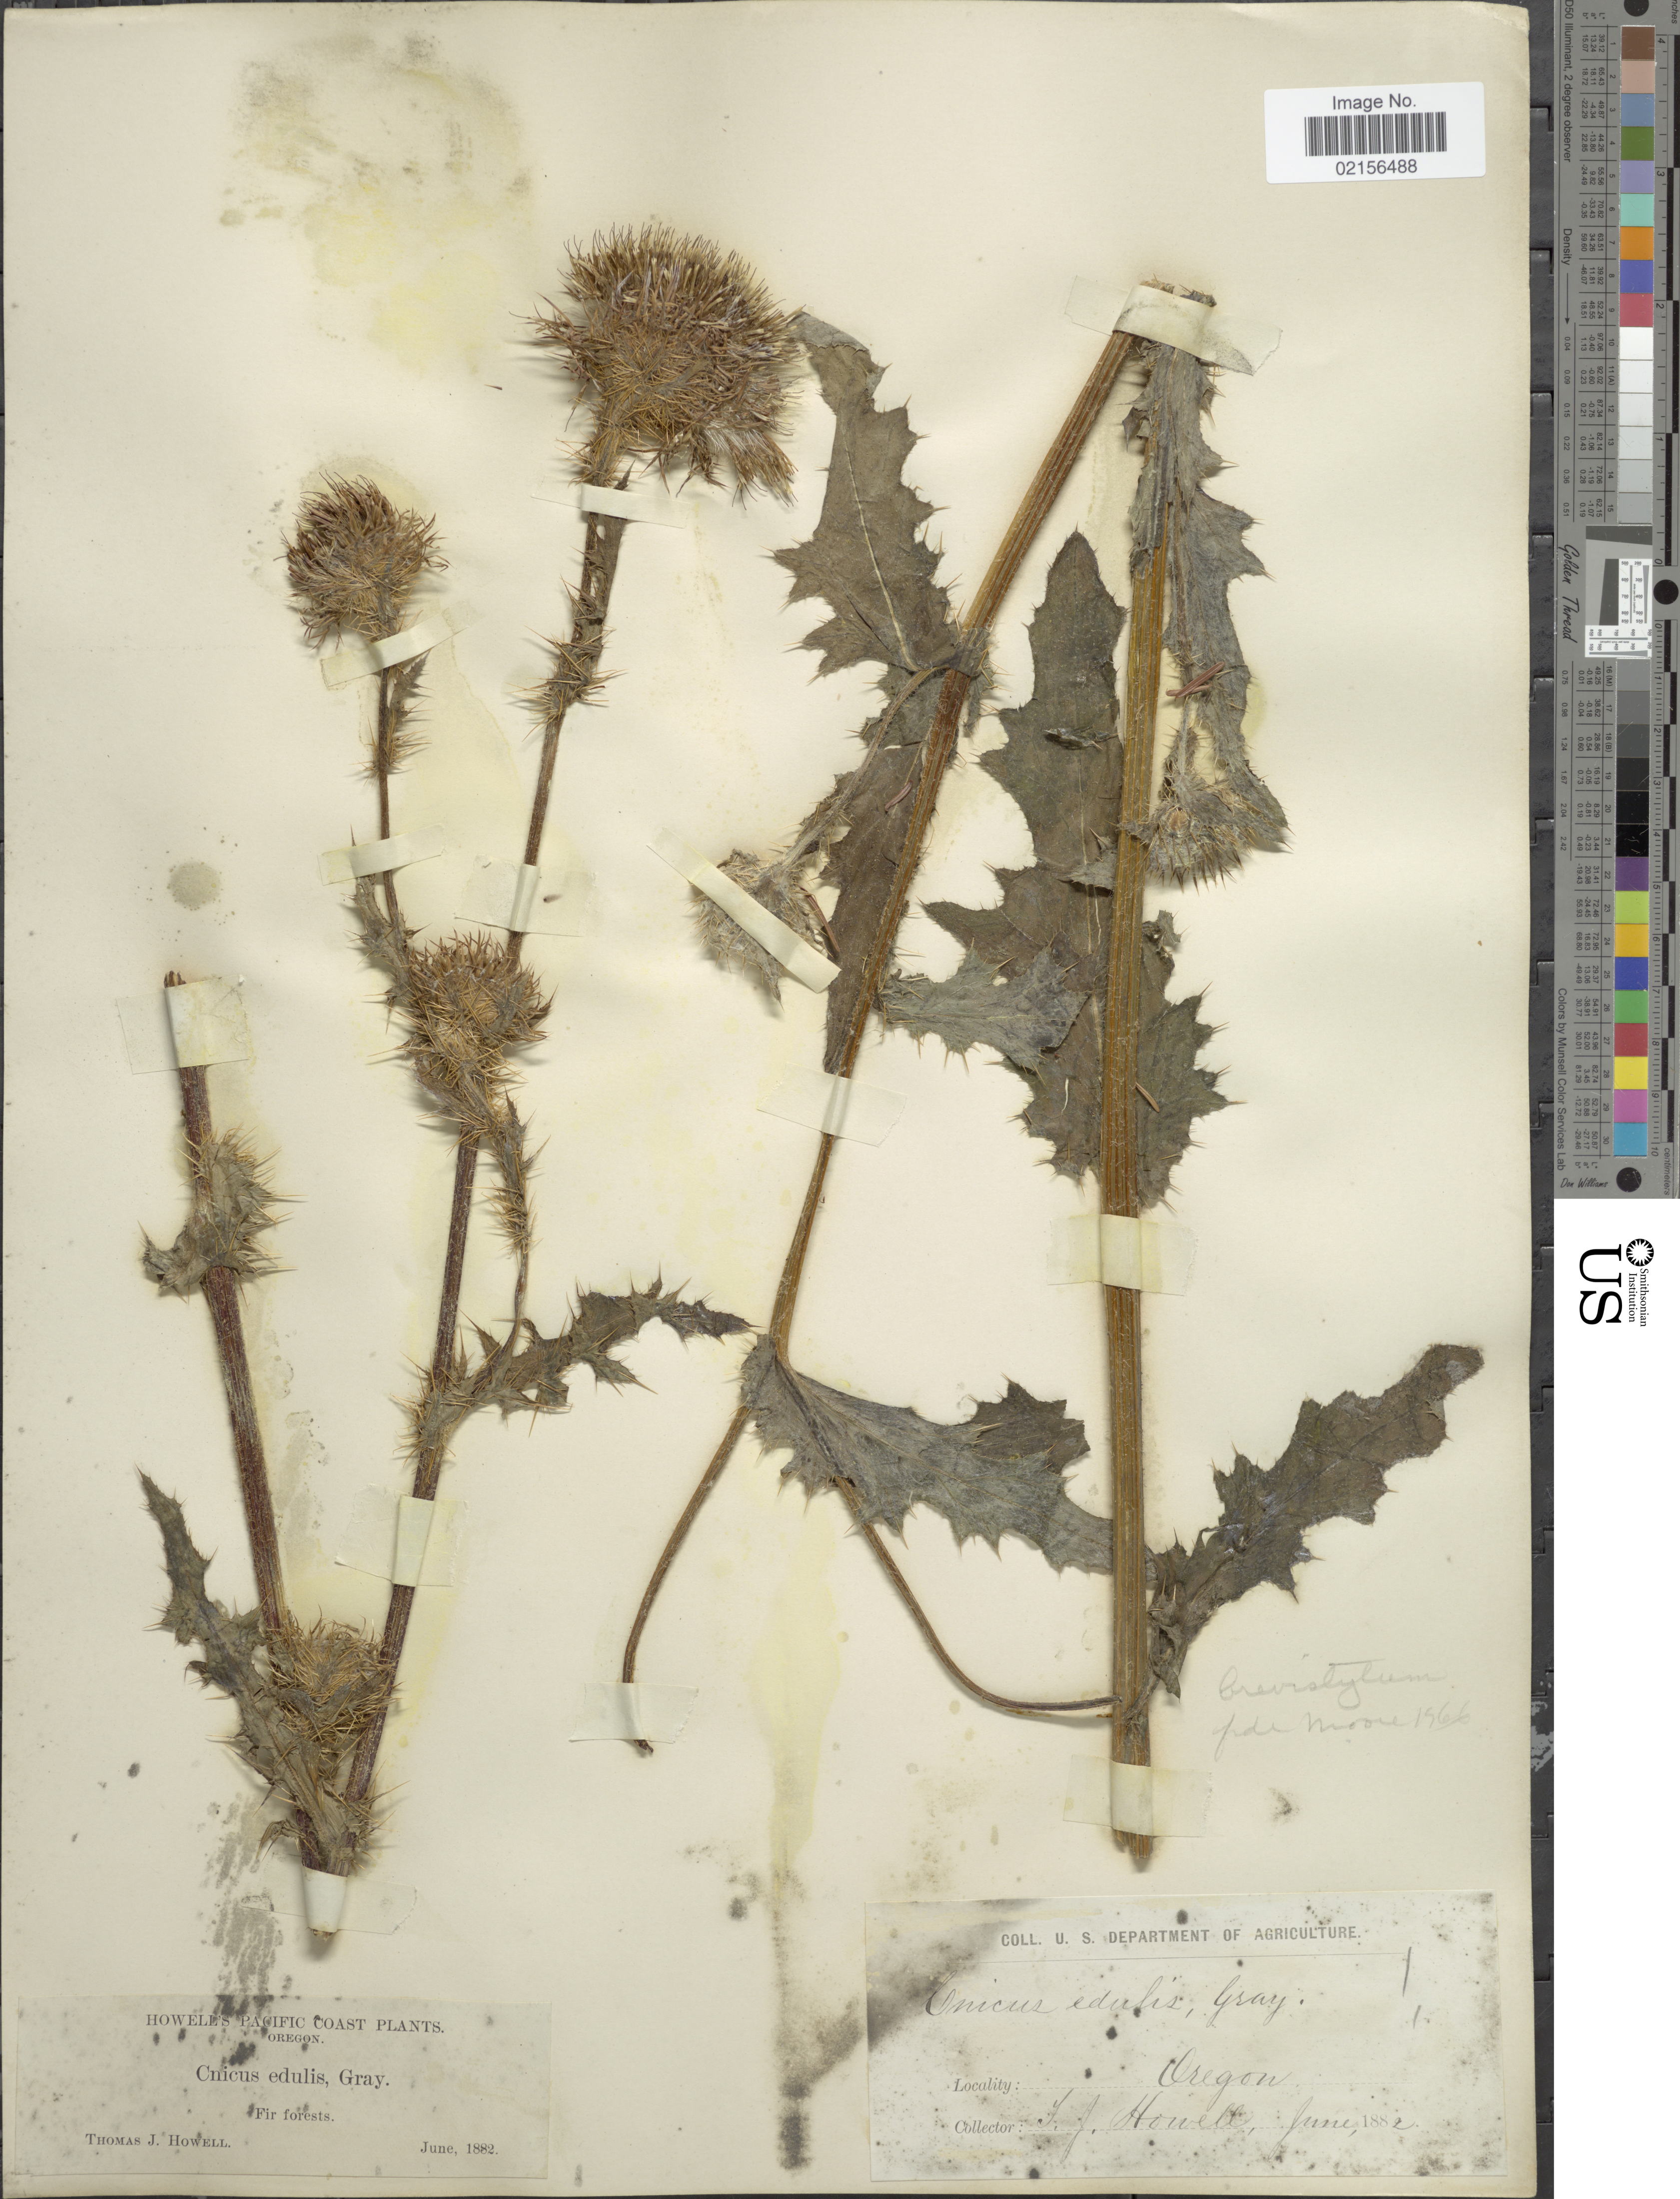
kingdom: Plantae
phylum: Tracheophyta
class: Magnoliopsida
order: Asterales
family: Asteraceae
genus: Cirsium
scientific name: Cirsium brevistylum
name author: Cronq.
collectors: T. J. Howell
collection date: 1882-06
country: United States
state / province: Oregon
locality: Pacific Coast, Fir forest